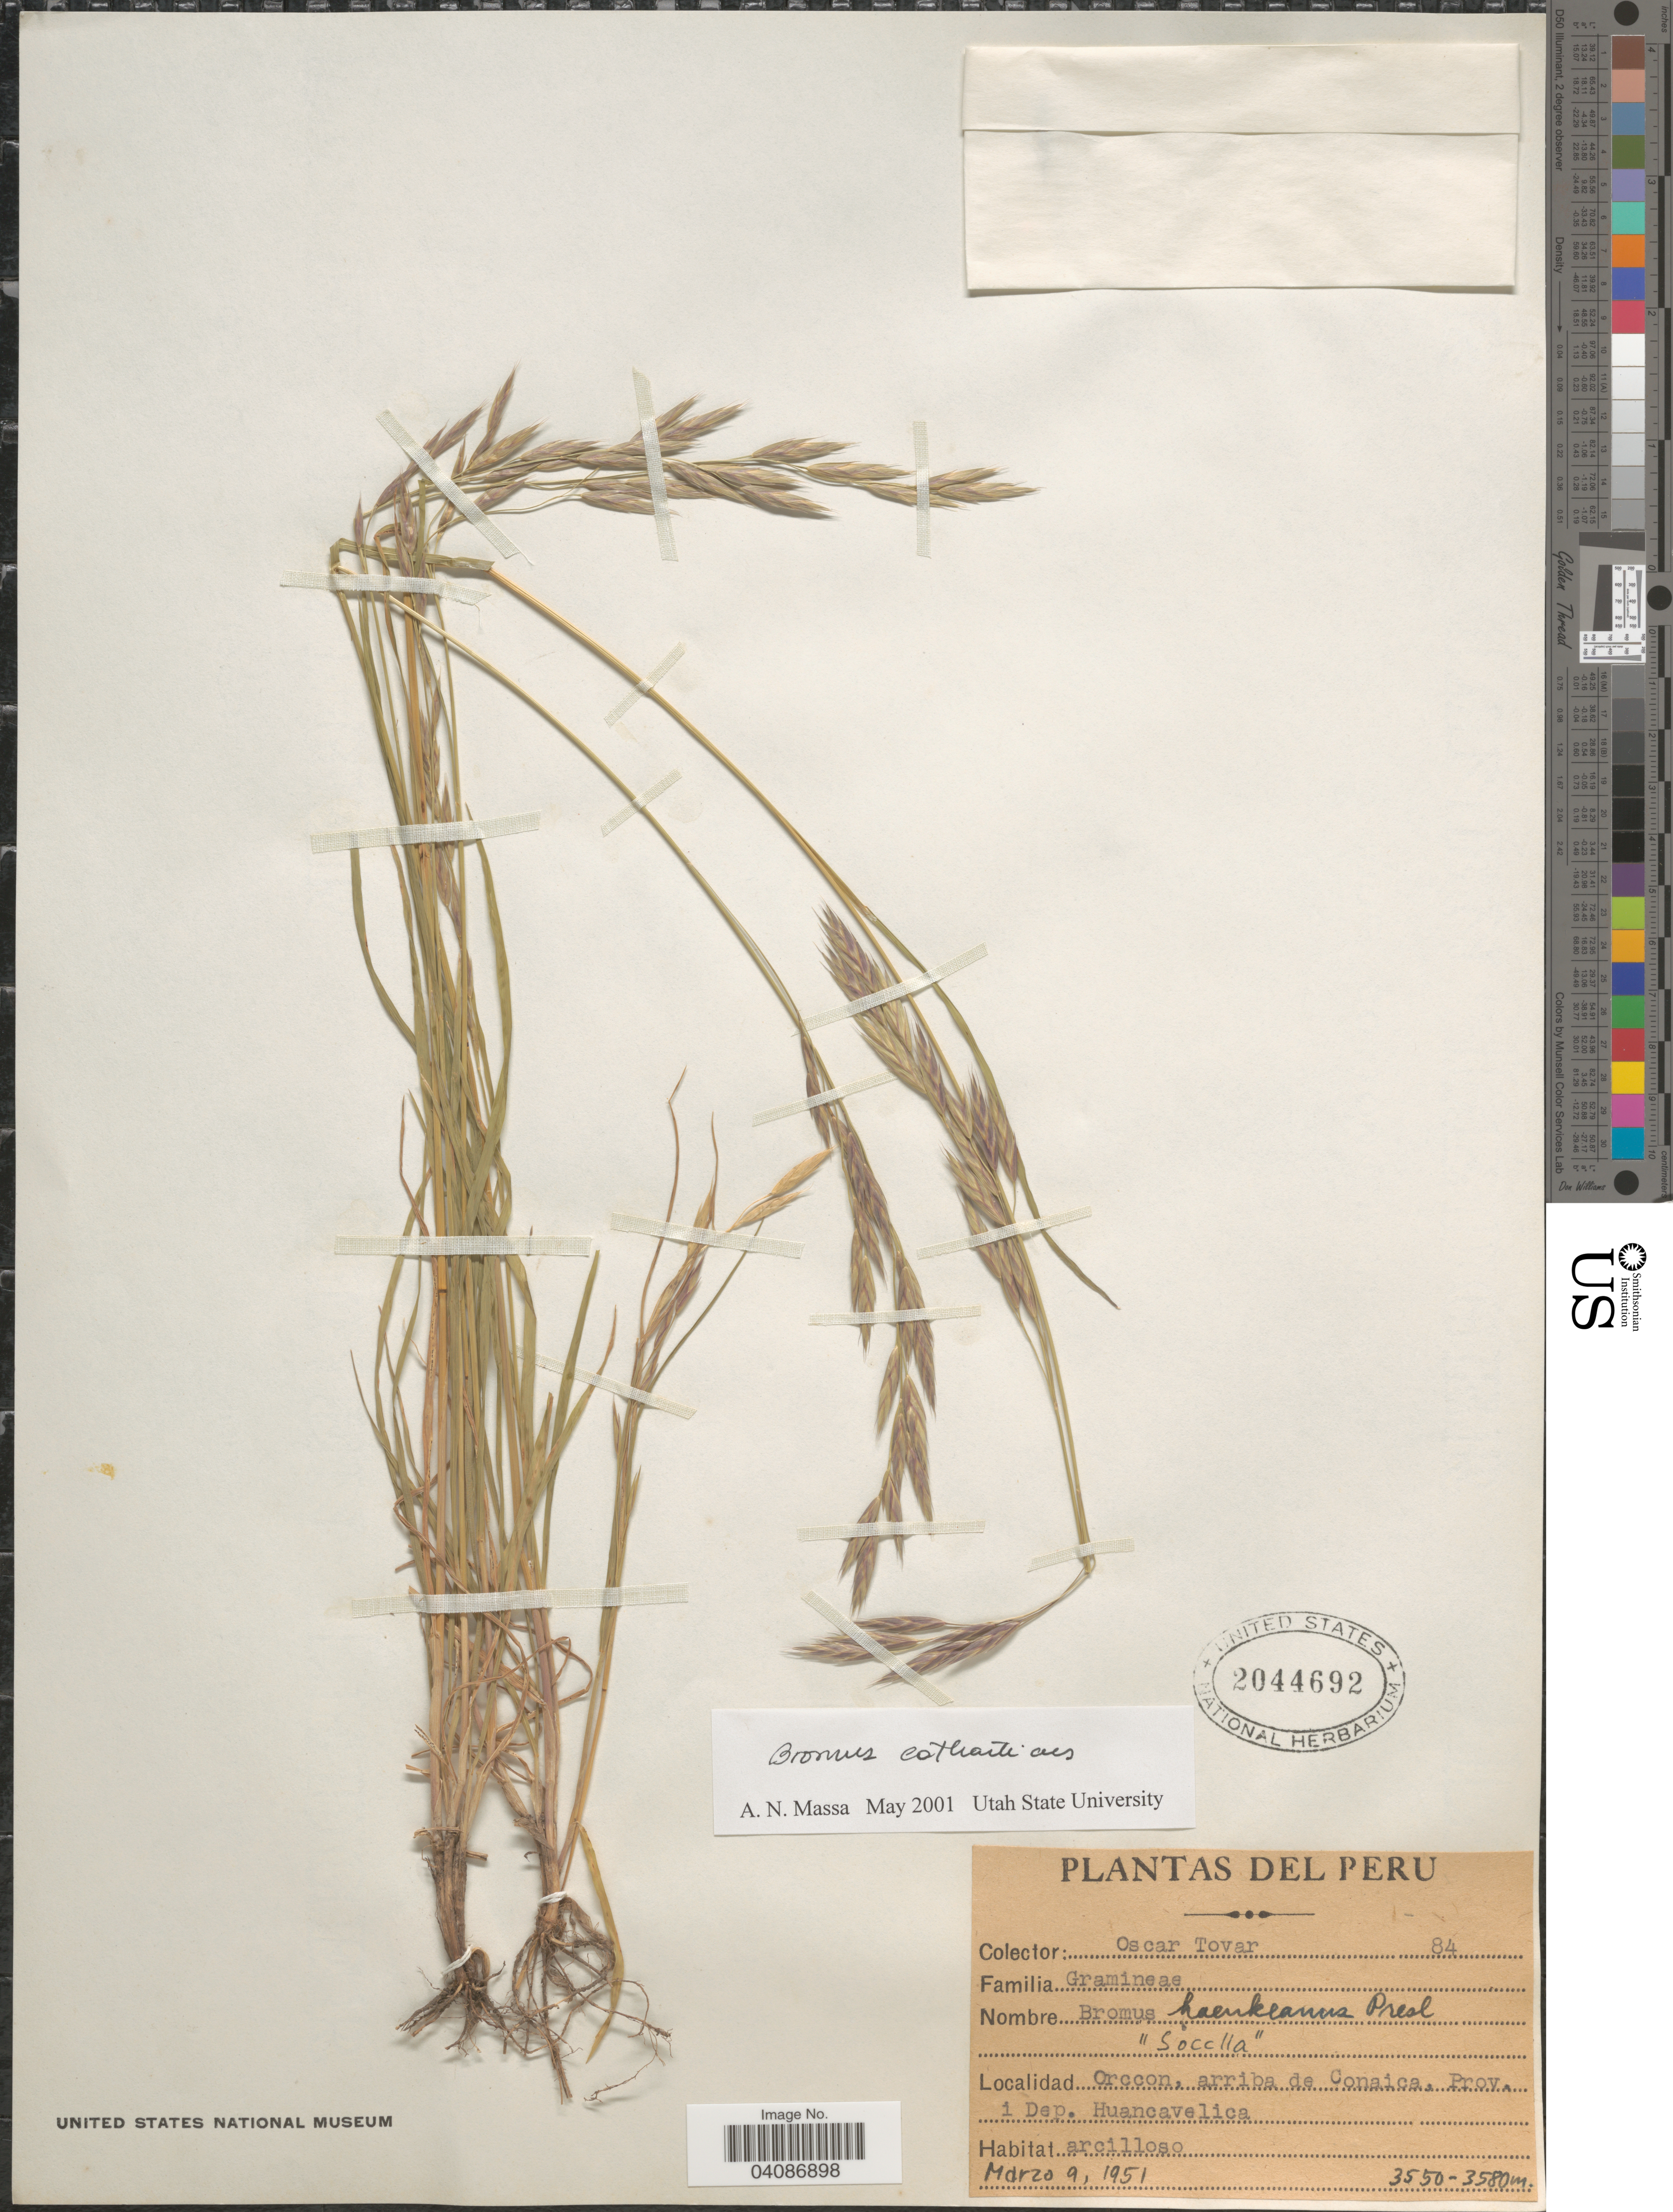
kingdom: Plantae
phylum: Tracheophyta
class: Liliopsida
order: Poales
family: Poaceae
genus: Bromus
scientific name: Bromus catharticus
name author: Vahl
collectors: Ó. Tovar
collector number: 84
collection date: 1951-03-09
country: Peru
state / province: Huancavelica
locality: Orccon, arriba de Conaica, Prov. i Dep. Huancavelica.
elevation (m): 3550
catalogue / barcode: US 2044692